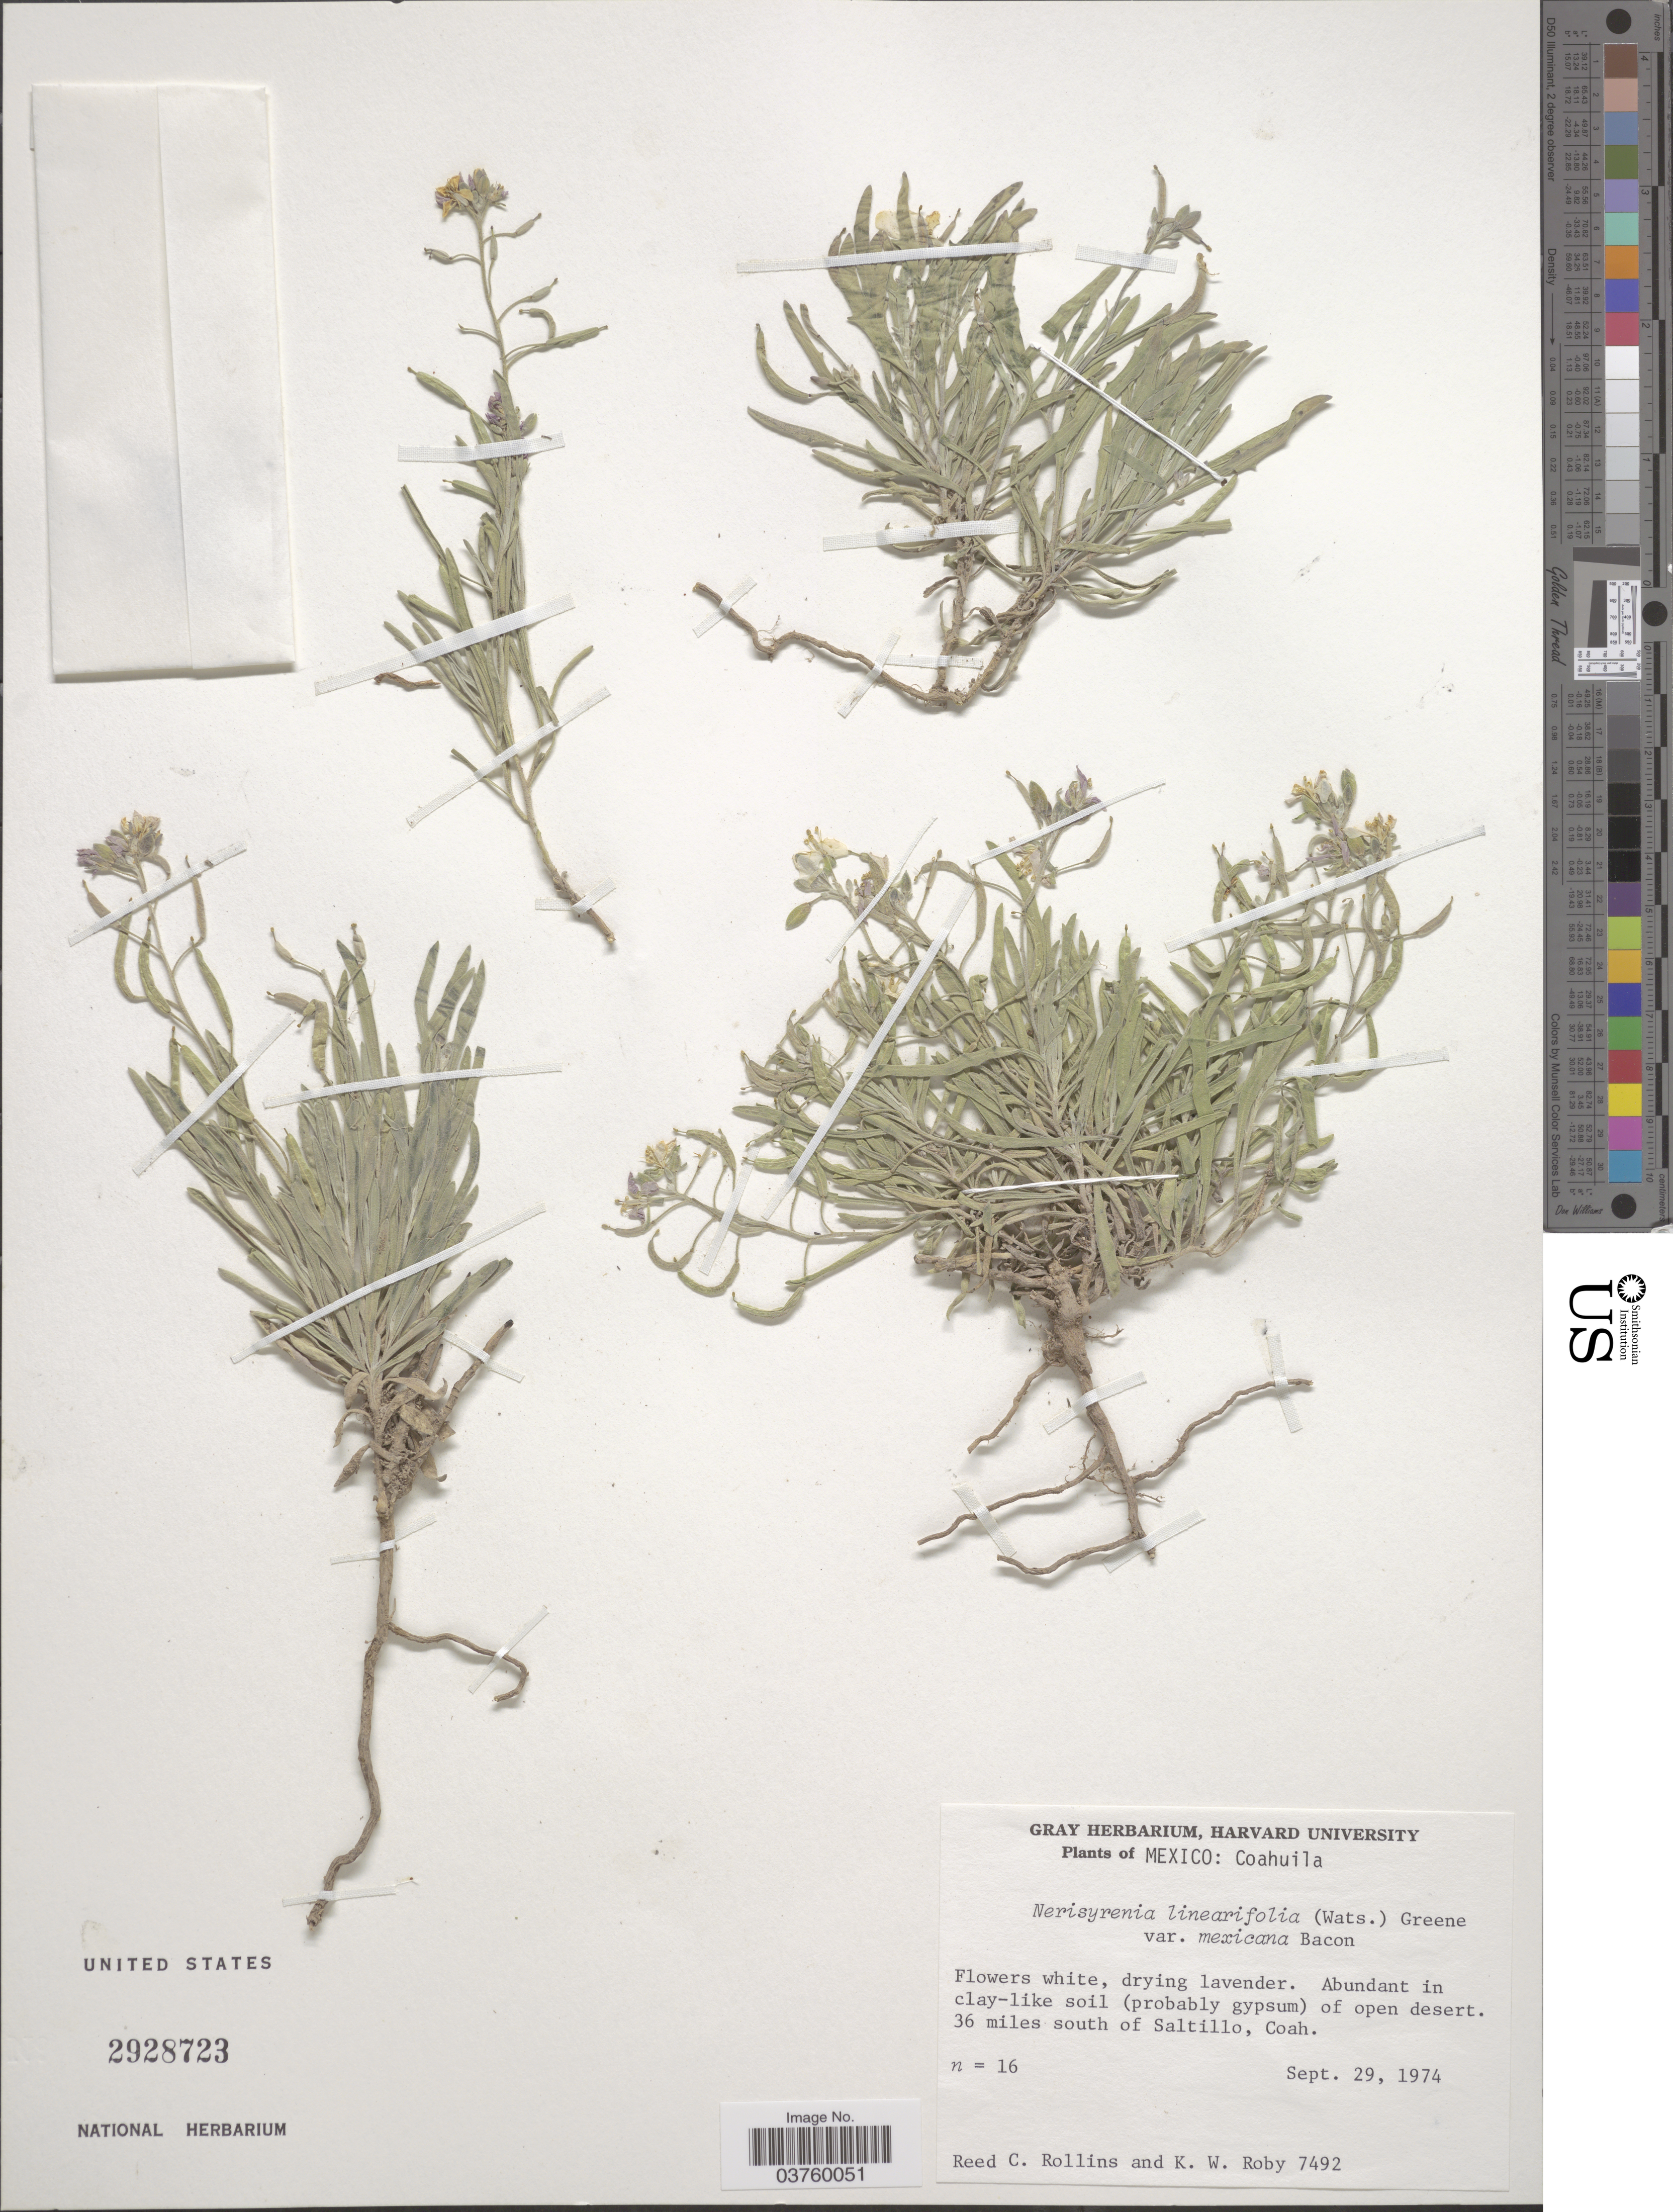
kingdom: Plantae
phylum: Tracheophyta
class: Magnoliopsida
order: Brassicales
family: Brassicaceae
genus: Nerisyrenia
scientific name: Nerisyrenia linearifolia var. mexicana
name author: J.D. Bacon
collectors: R. C. Rollins & K. W. Roby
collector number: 7492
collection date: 1974-09-29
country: Mexico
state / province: Coahuila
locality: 36 miles south of Saltillo.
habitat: abundant in clay-like soil of open desert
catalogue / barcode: US 2928723